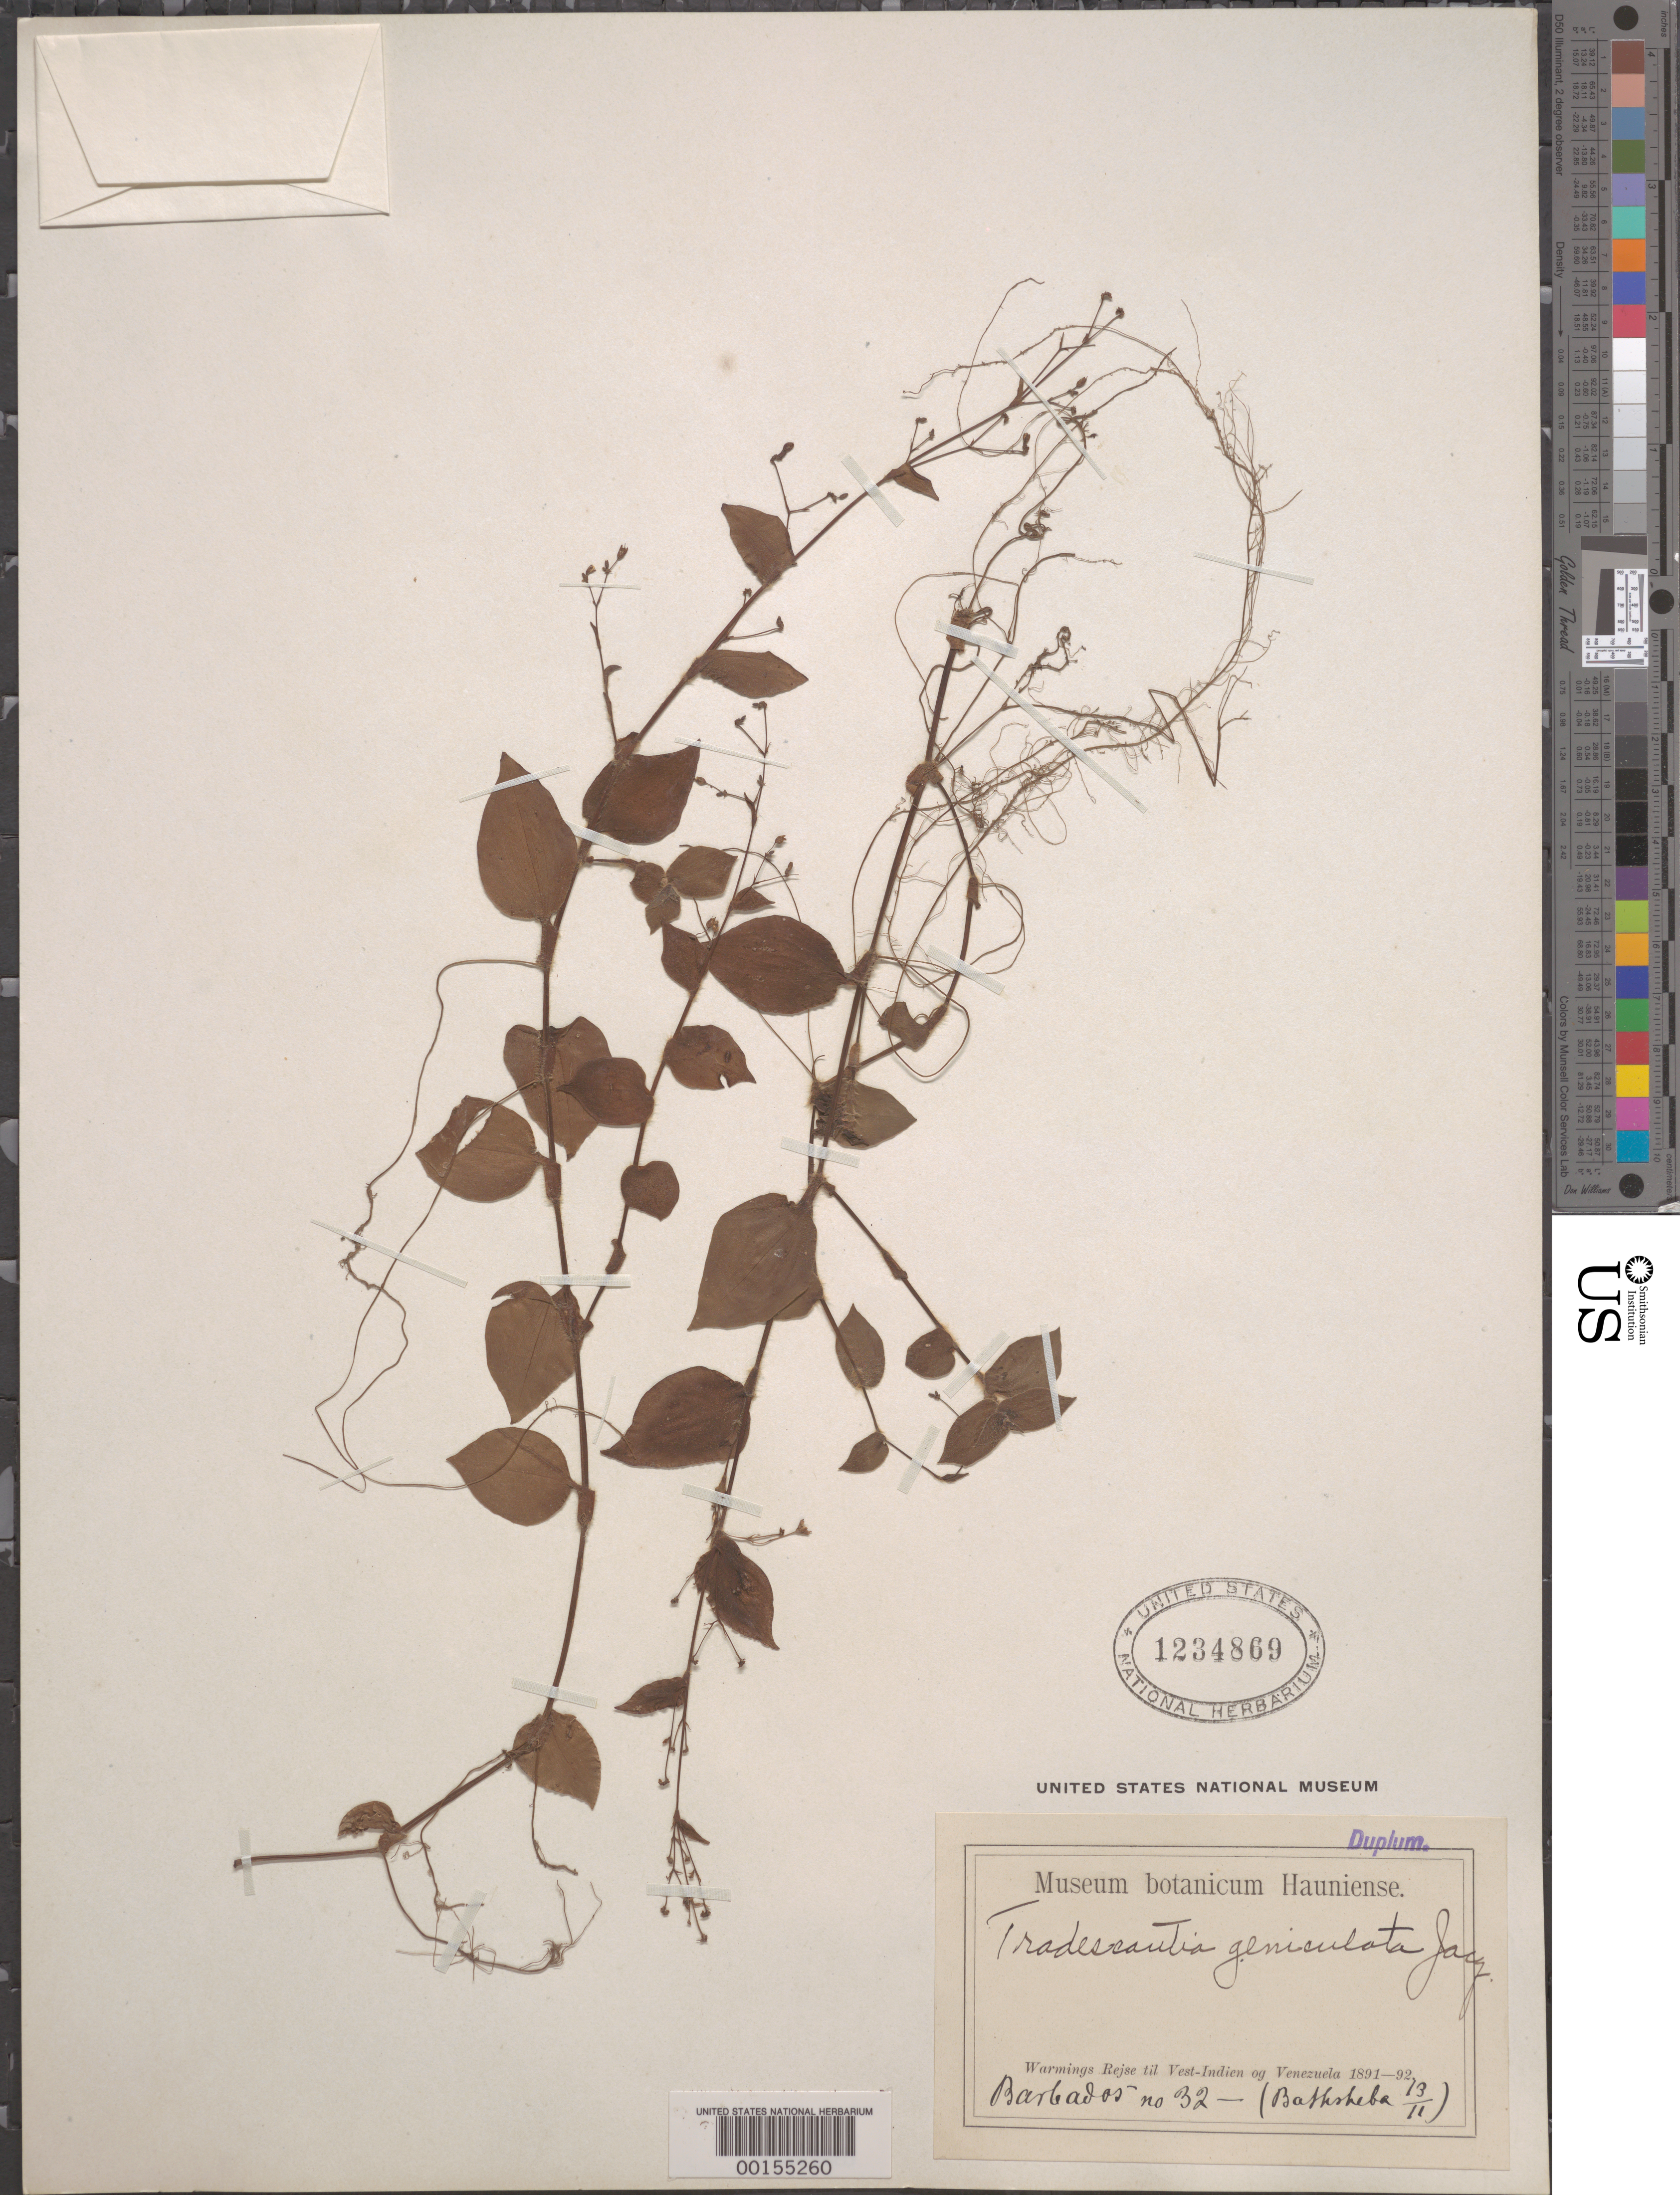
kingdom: Plantae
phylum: Tracheophyta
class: Liliopsida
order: Commelinales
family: Commelinaceae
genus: Gibasis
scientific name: Gibasis pauciflora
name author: (Urb. & Ekman) D.R. Hunt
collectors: W. Rejse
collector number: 32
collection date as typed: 1911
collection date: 1911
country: Barbados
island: Windward Is.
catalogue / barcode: US 1234869